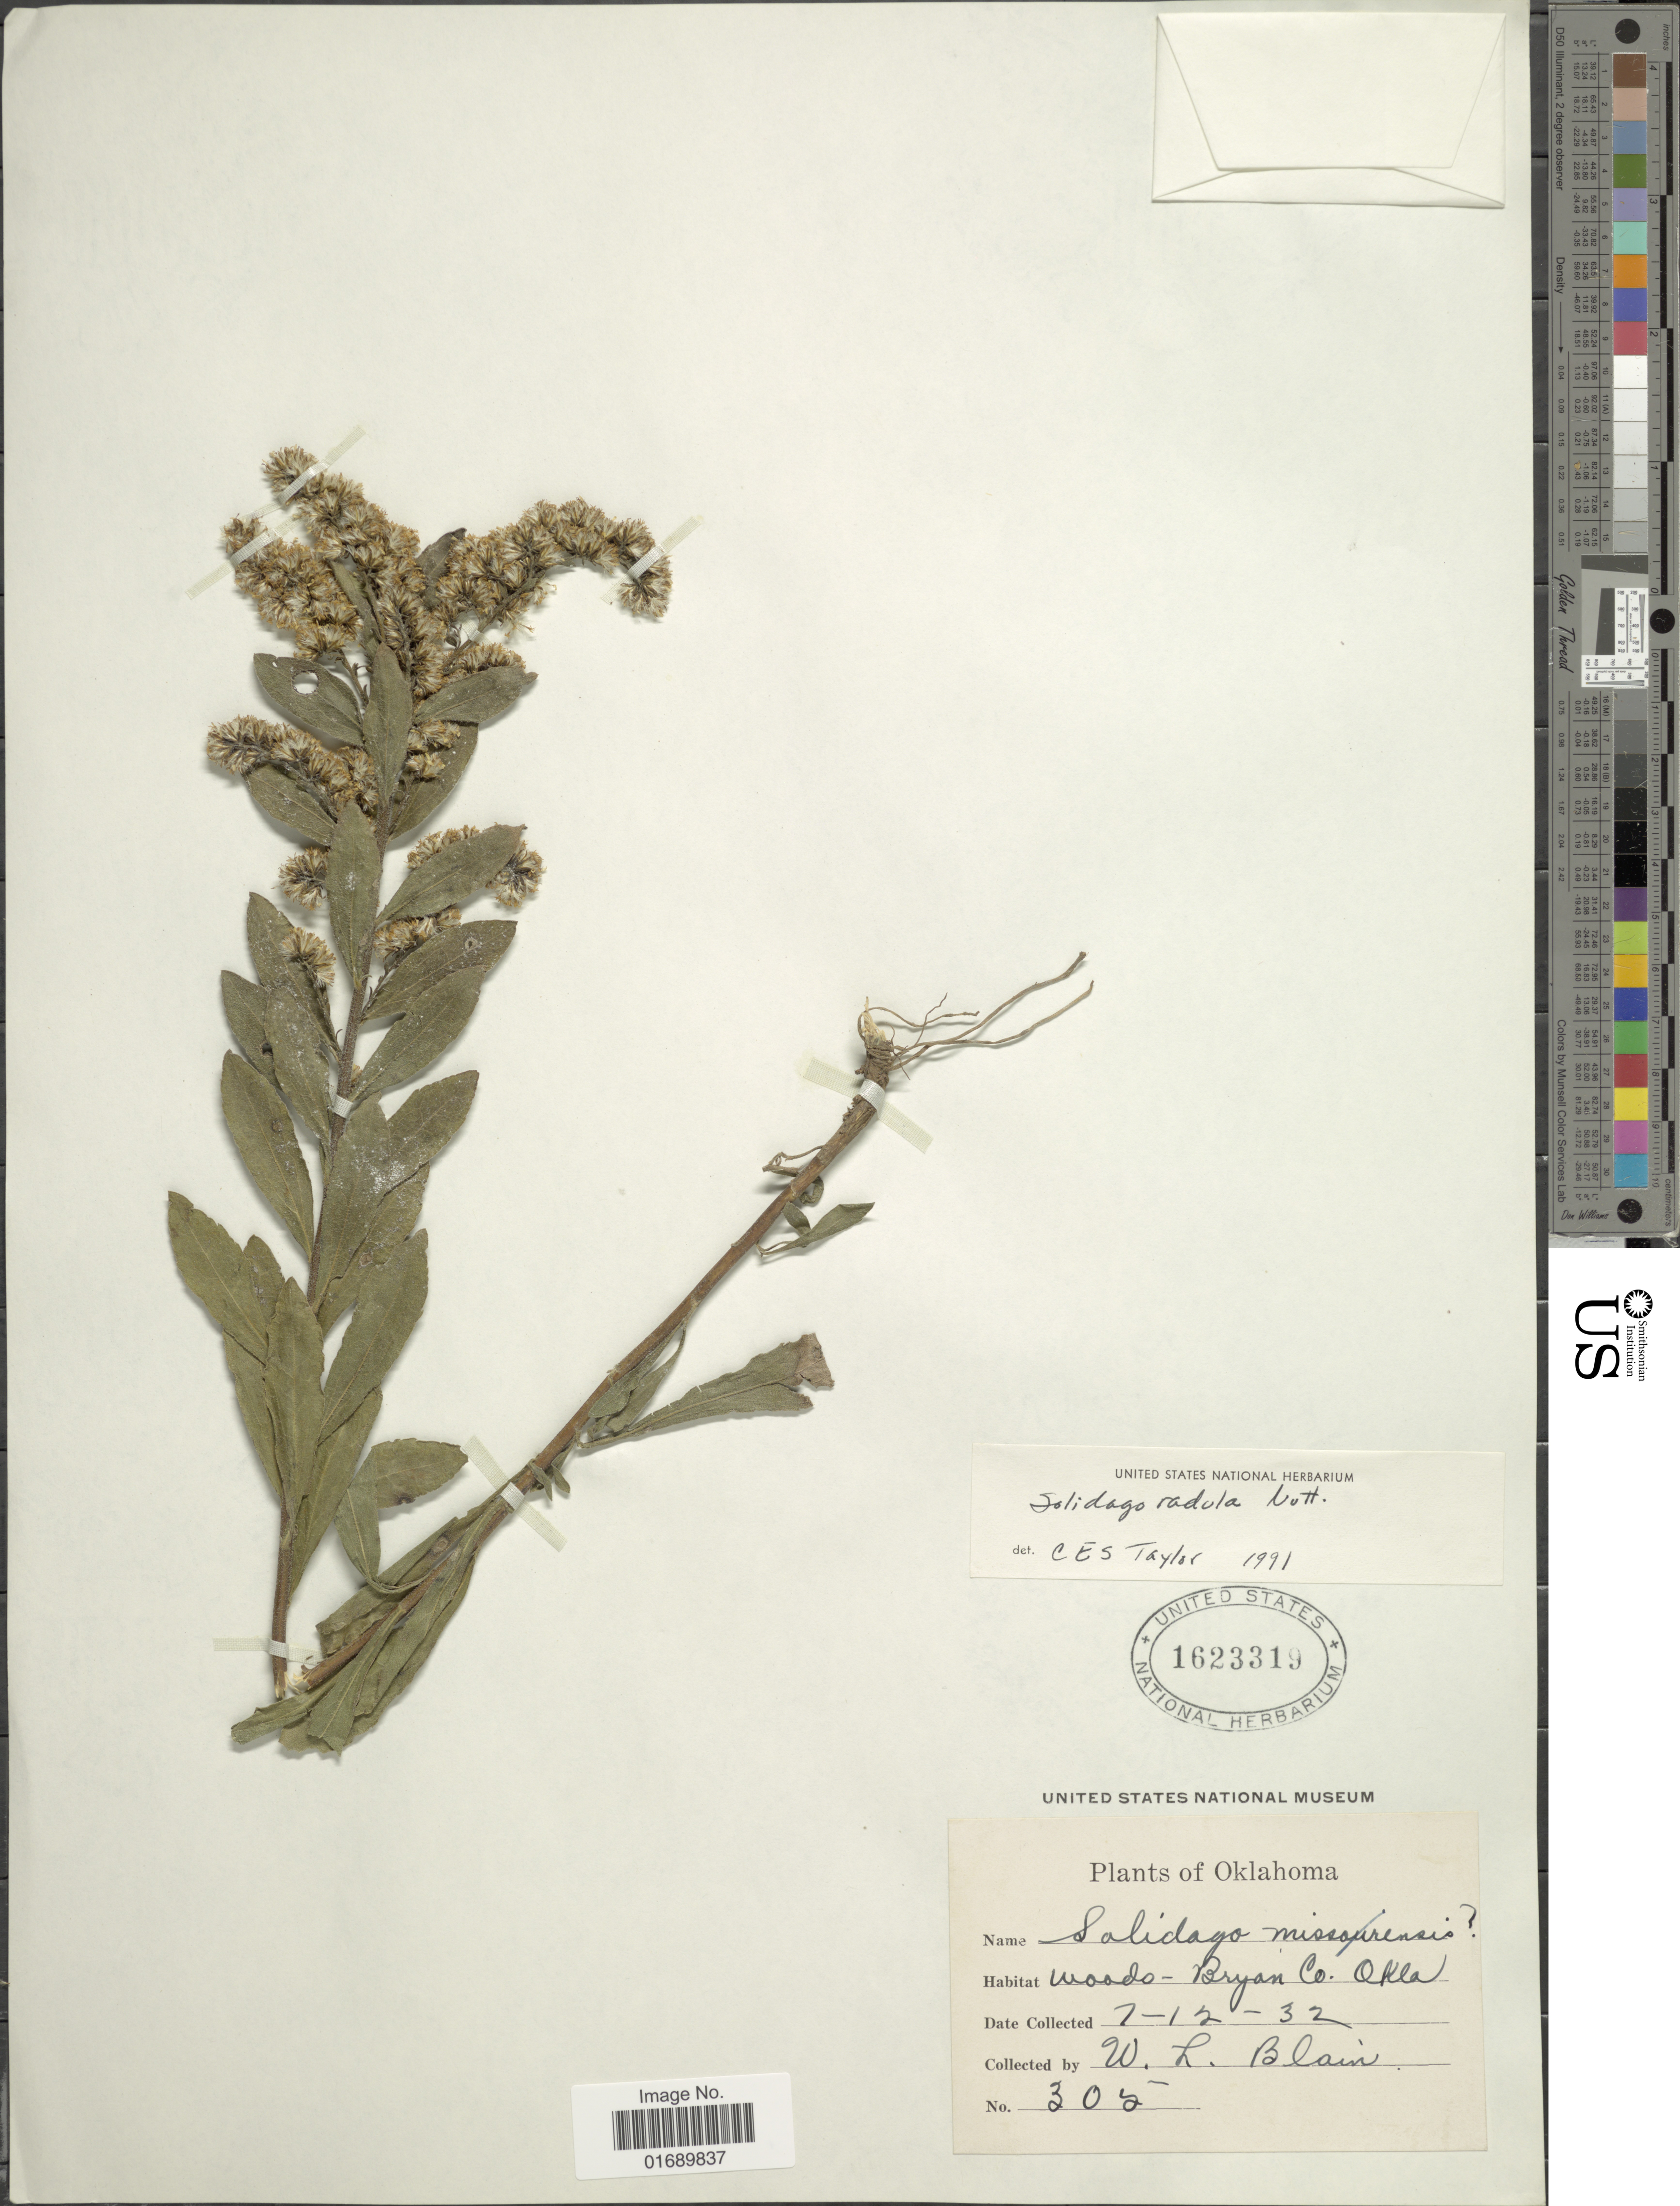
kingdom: Plantae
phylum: Tracheophyta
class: Magnoliopsida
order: Asterales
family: Asteraceae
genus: Solidago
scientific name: Solidago radula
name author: Nutt.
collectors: W. Blain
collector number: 305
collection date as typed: Transcribed d/m/y: 12/7/32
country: United States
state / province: Oklahoma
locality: Woods - Bryan Co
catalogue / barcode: US 1623319